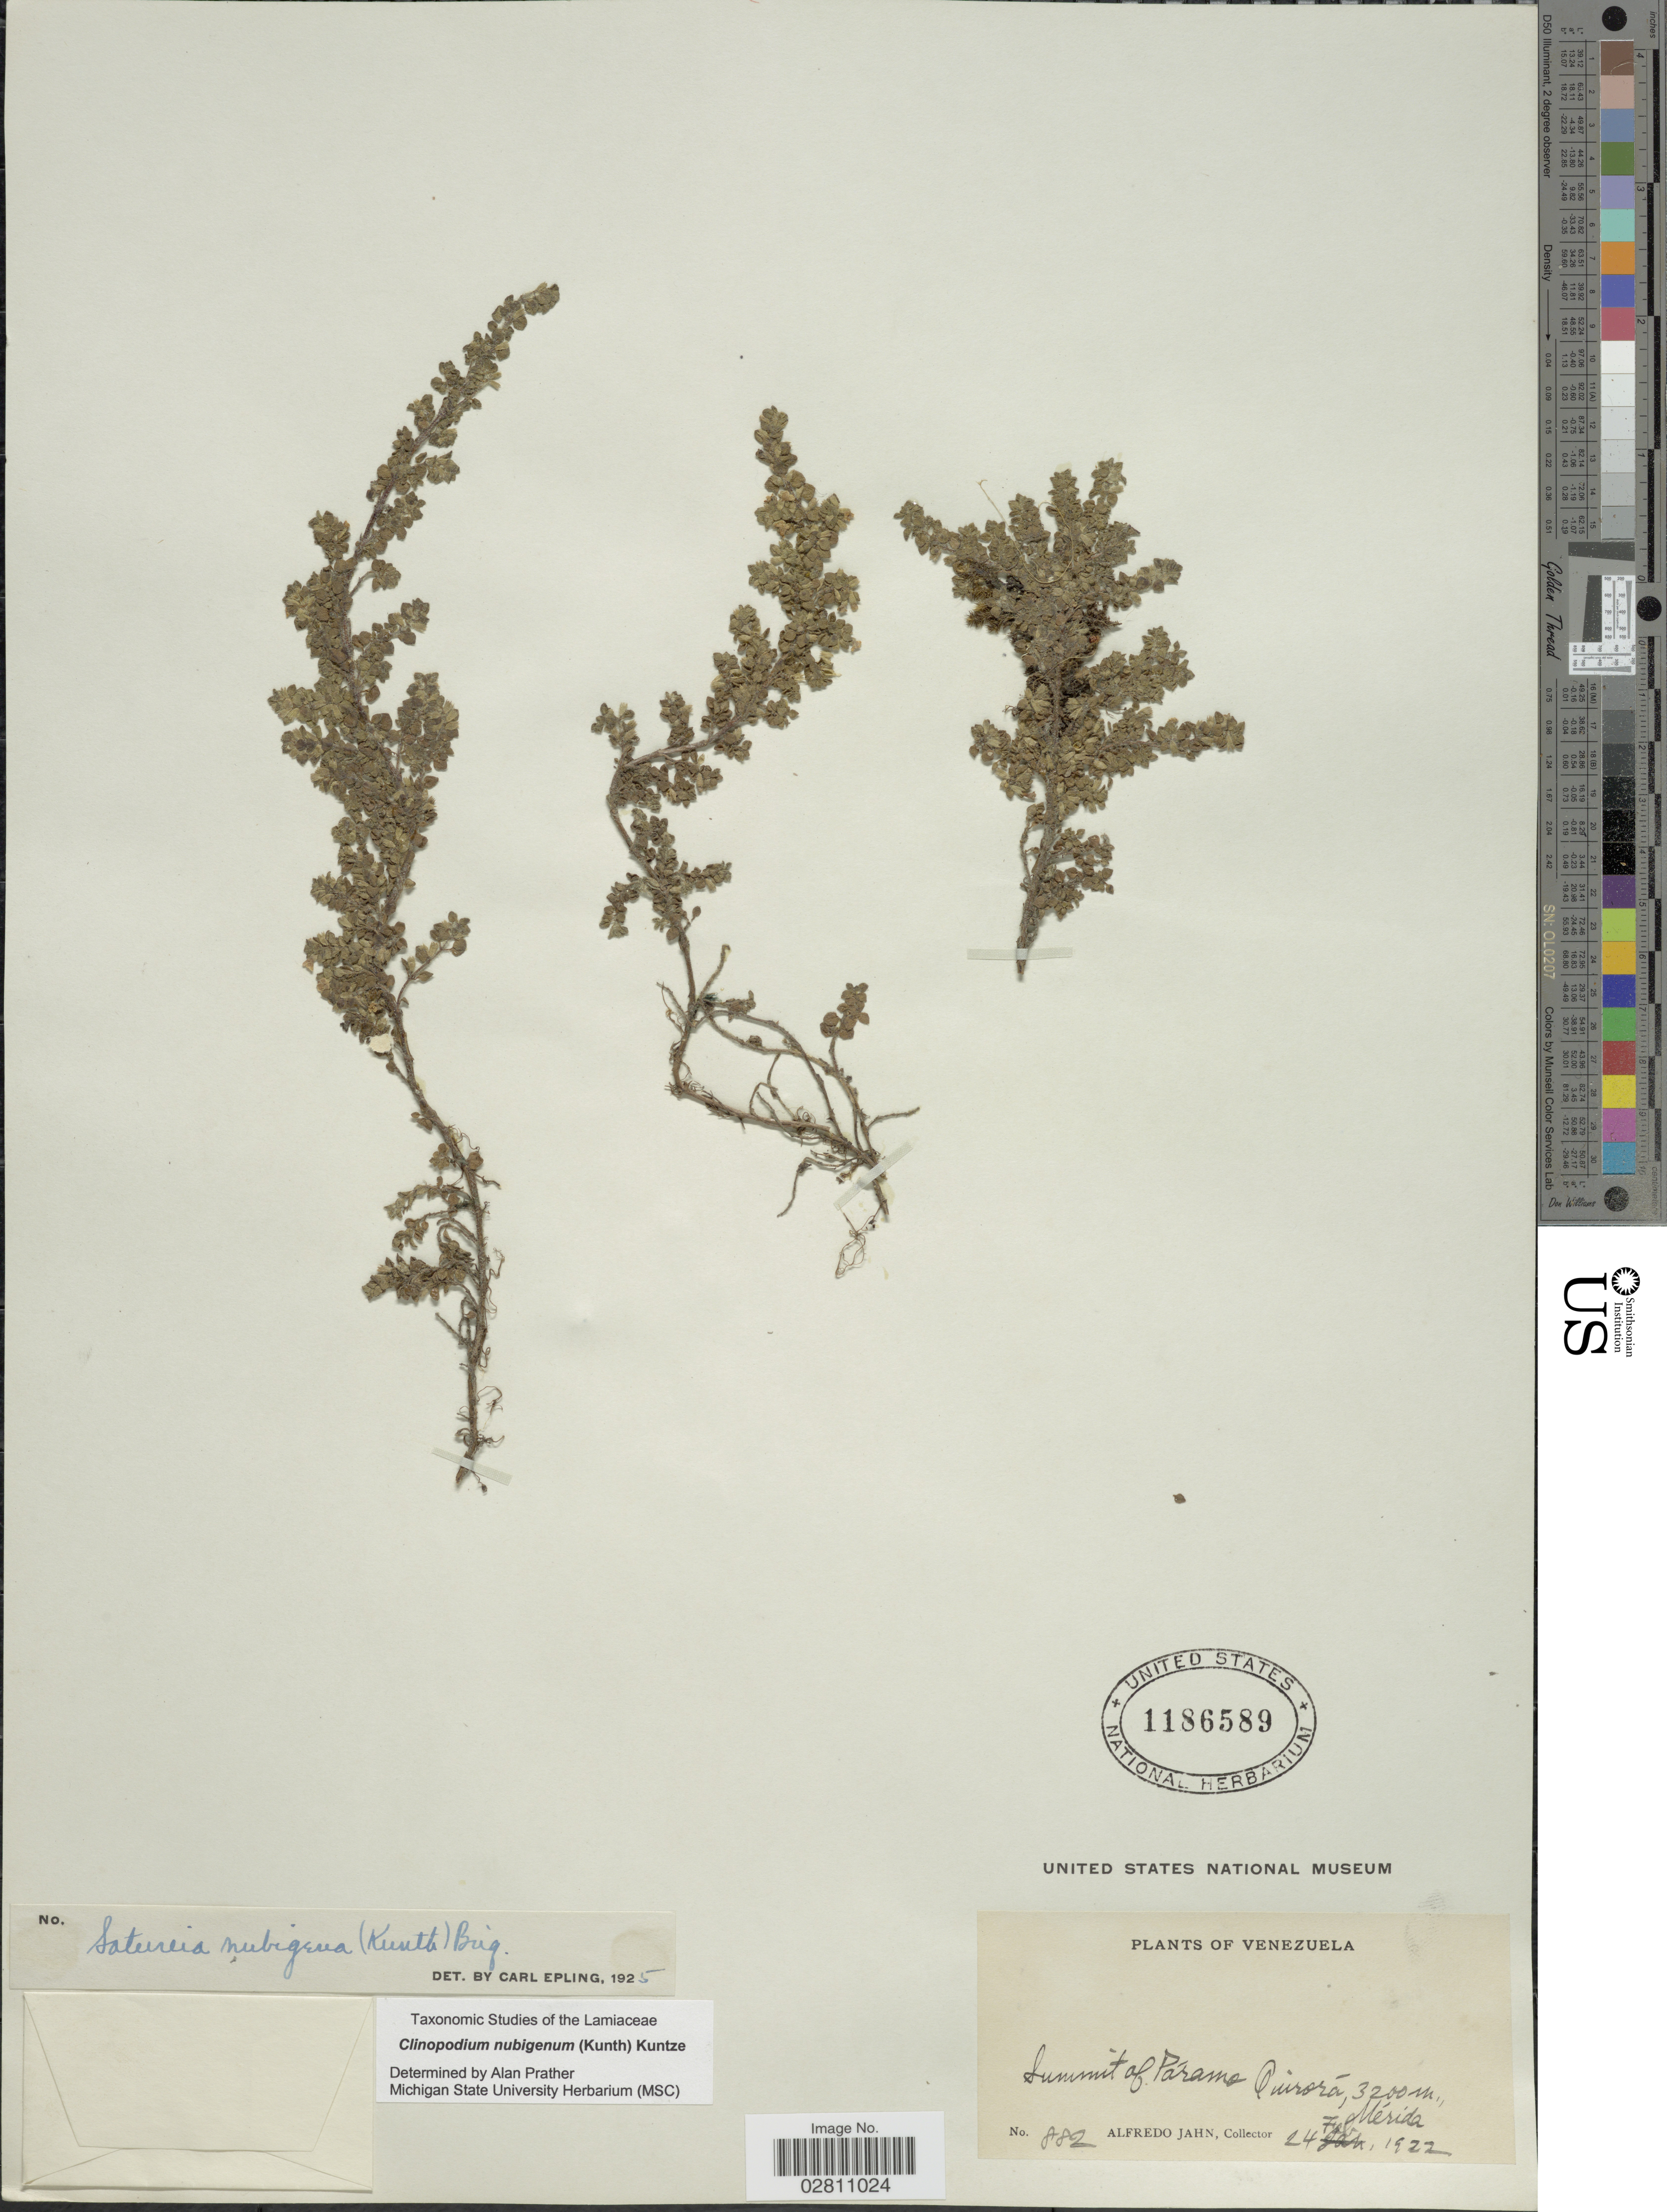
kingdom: Plantae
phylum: Tracheophyta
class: Magnoliopsida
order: Lamiales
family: Lamiaceae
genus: Clinopodium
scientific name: Clinopodium nubigenum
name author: (Kunth) Kuntze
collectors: A. Jahn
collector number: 882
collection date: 1922-02-24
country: Venezuela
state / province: Mérida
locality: Summit of Páramo Quirorá, Mérida.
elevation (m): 3200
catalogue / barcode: US 1186589